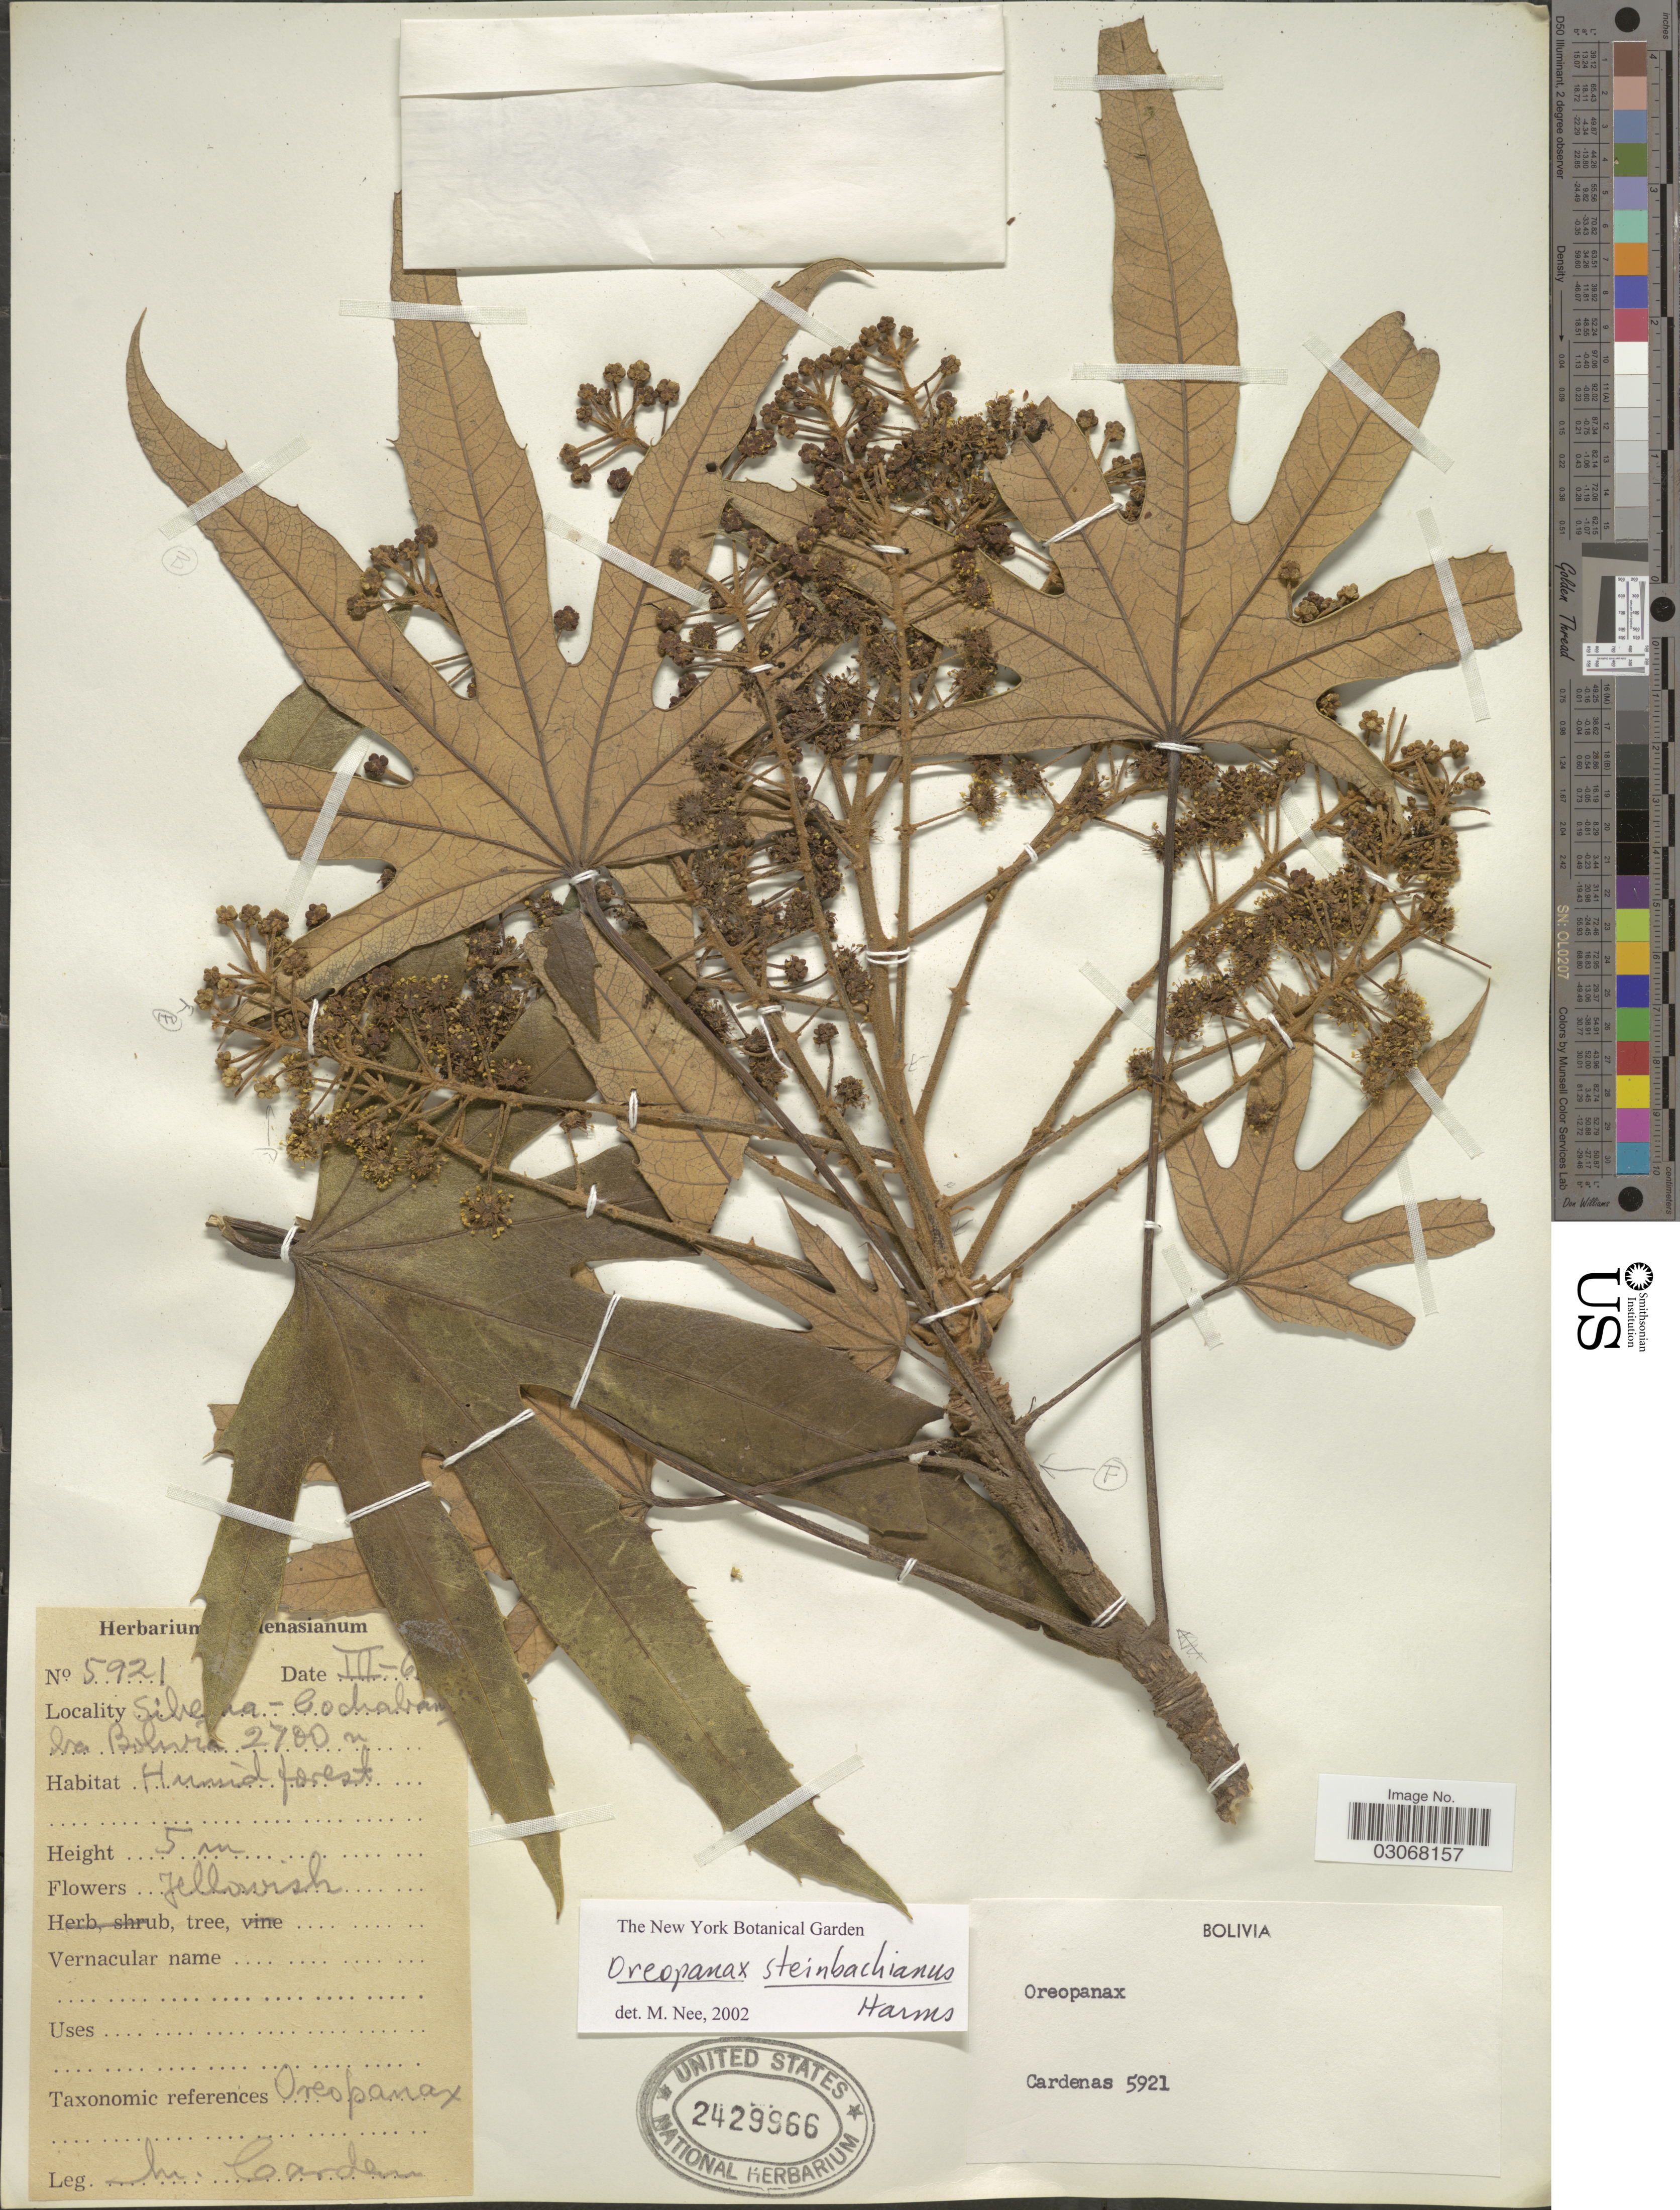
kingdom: Plantae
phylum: Tracheophyta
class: Magnoliopsida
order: Apiales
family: Araliaceae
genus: Oreopanax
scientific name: Oreopanax steinbachianus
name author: Harms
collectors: M. Cárdenas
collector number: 5921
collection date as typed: III-6!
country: Bolivia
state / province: Cochabamba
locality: Sih [illegible text]a - Cochabamba.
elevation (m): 2700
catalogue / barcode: US 2429966